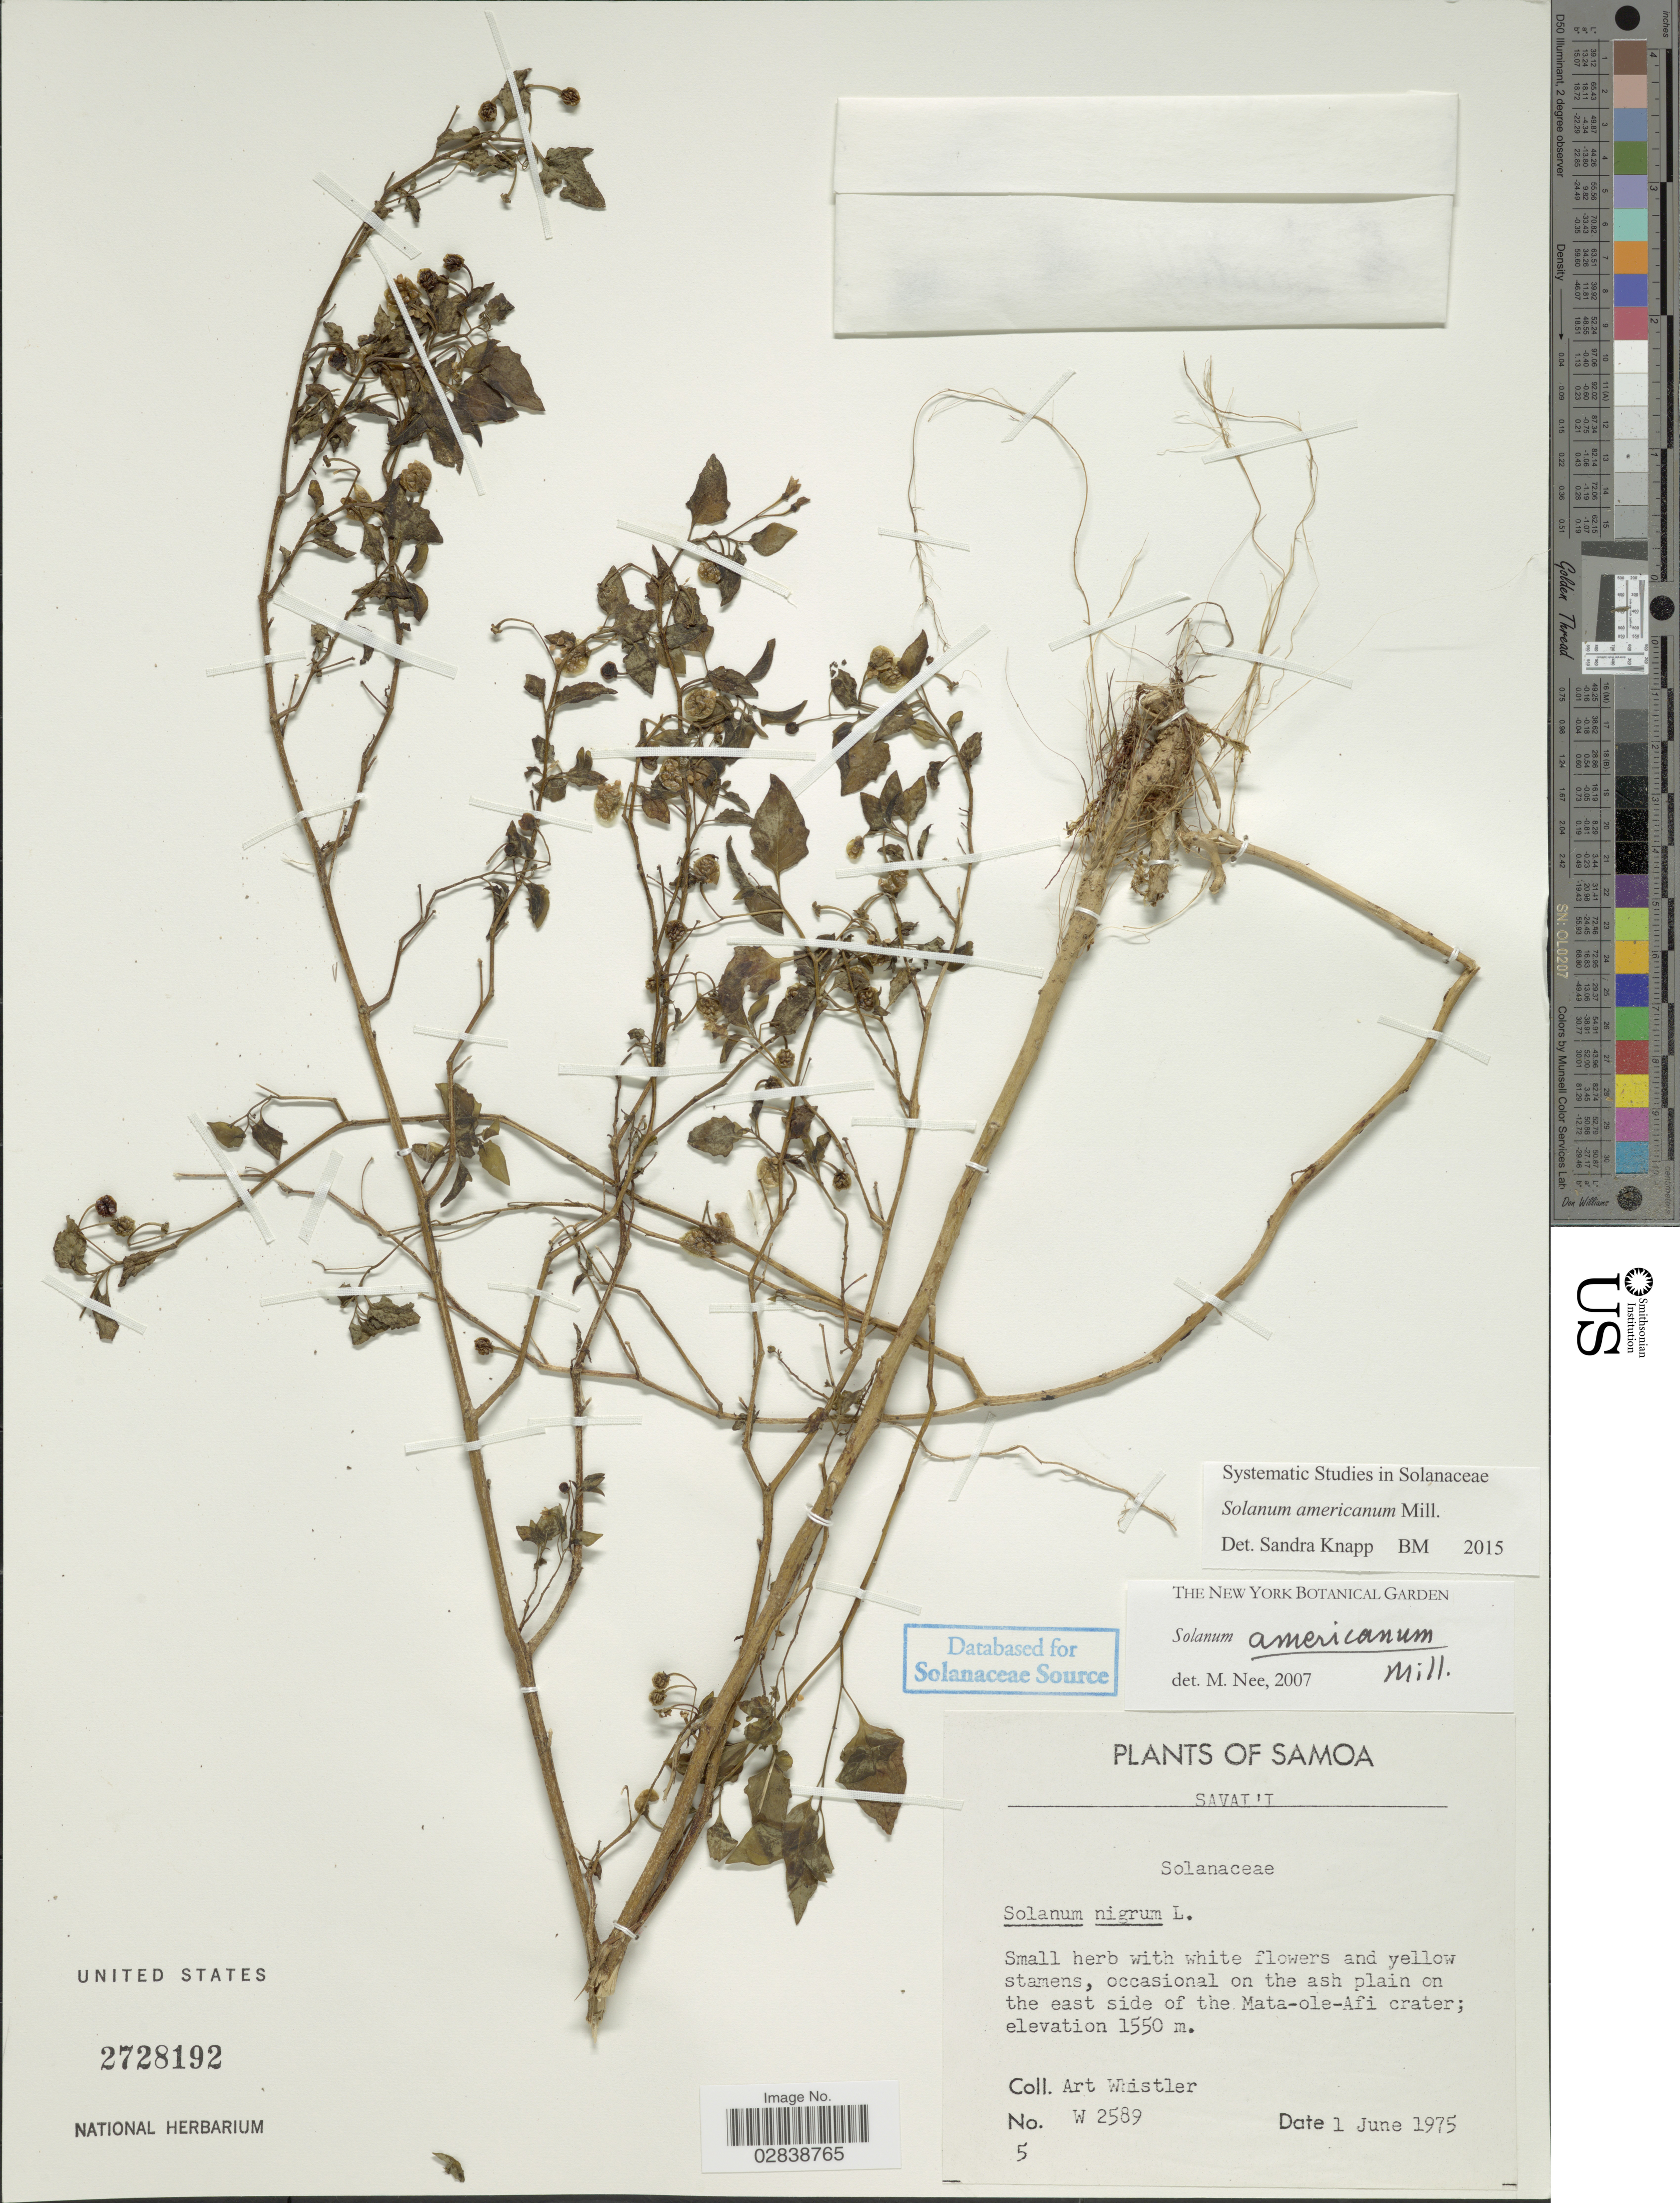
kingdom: Plantae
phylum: Tracheophyta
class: Magnoliopsida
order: Solanales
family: Solanaceae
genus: Solanum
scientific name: Solanum americanum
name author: Mill.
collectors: A. Whistler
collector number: W 2589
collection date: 1975-06-01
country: Samoa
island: Savai'i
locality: Samoa. Savai'i. Occasional on the ash plain on the east side of the Mata-ole-Afi crater.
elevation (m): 1550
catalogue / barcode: US 2728192